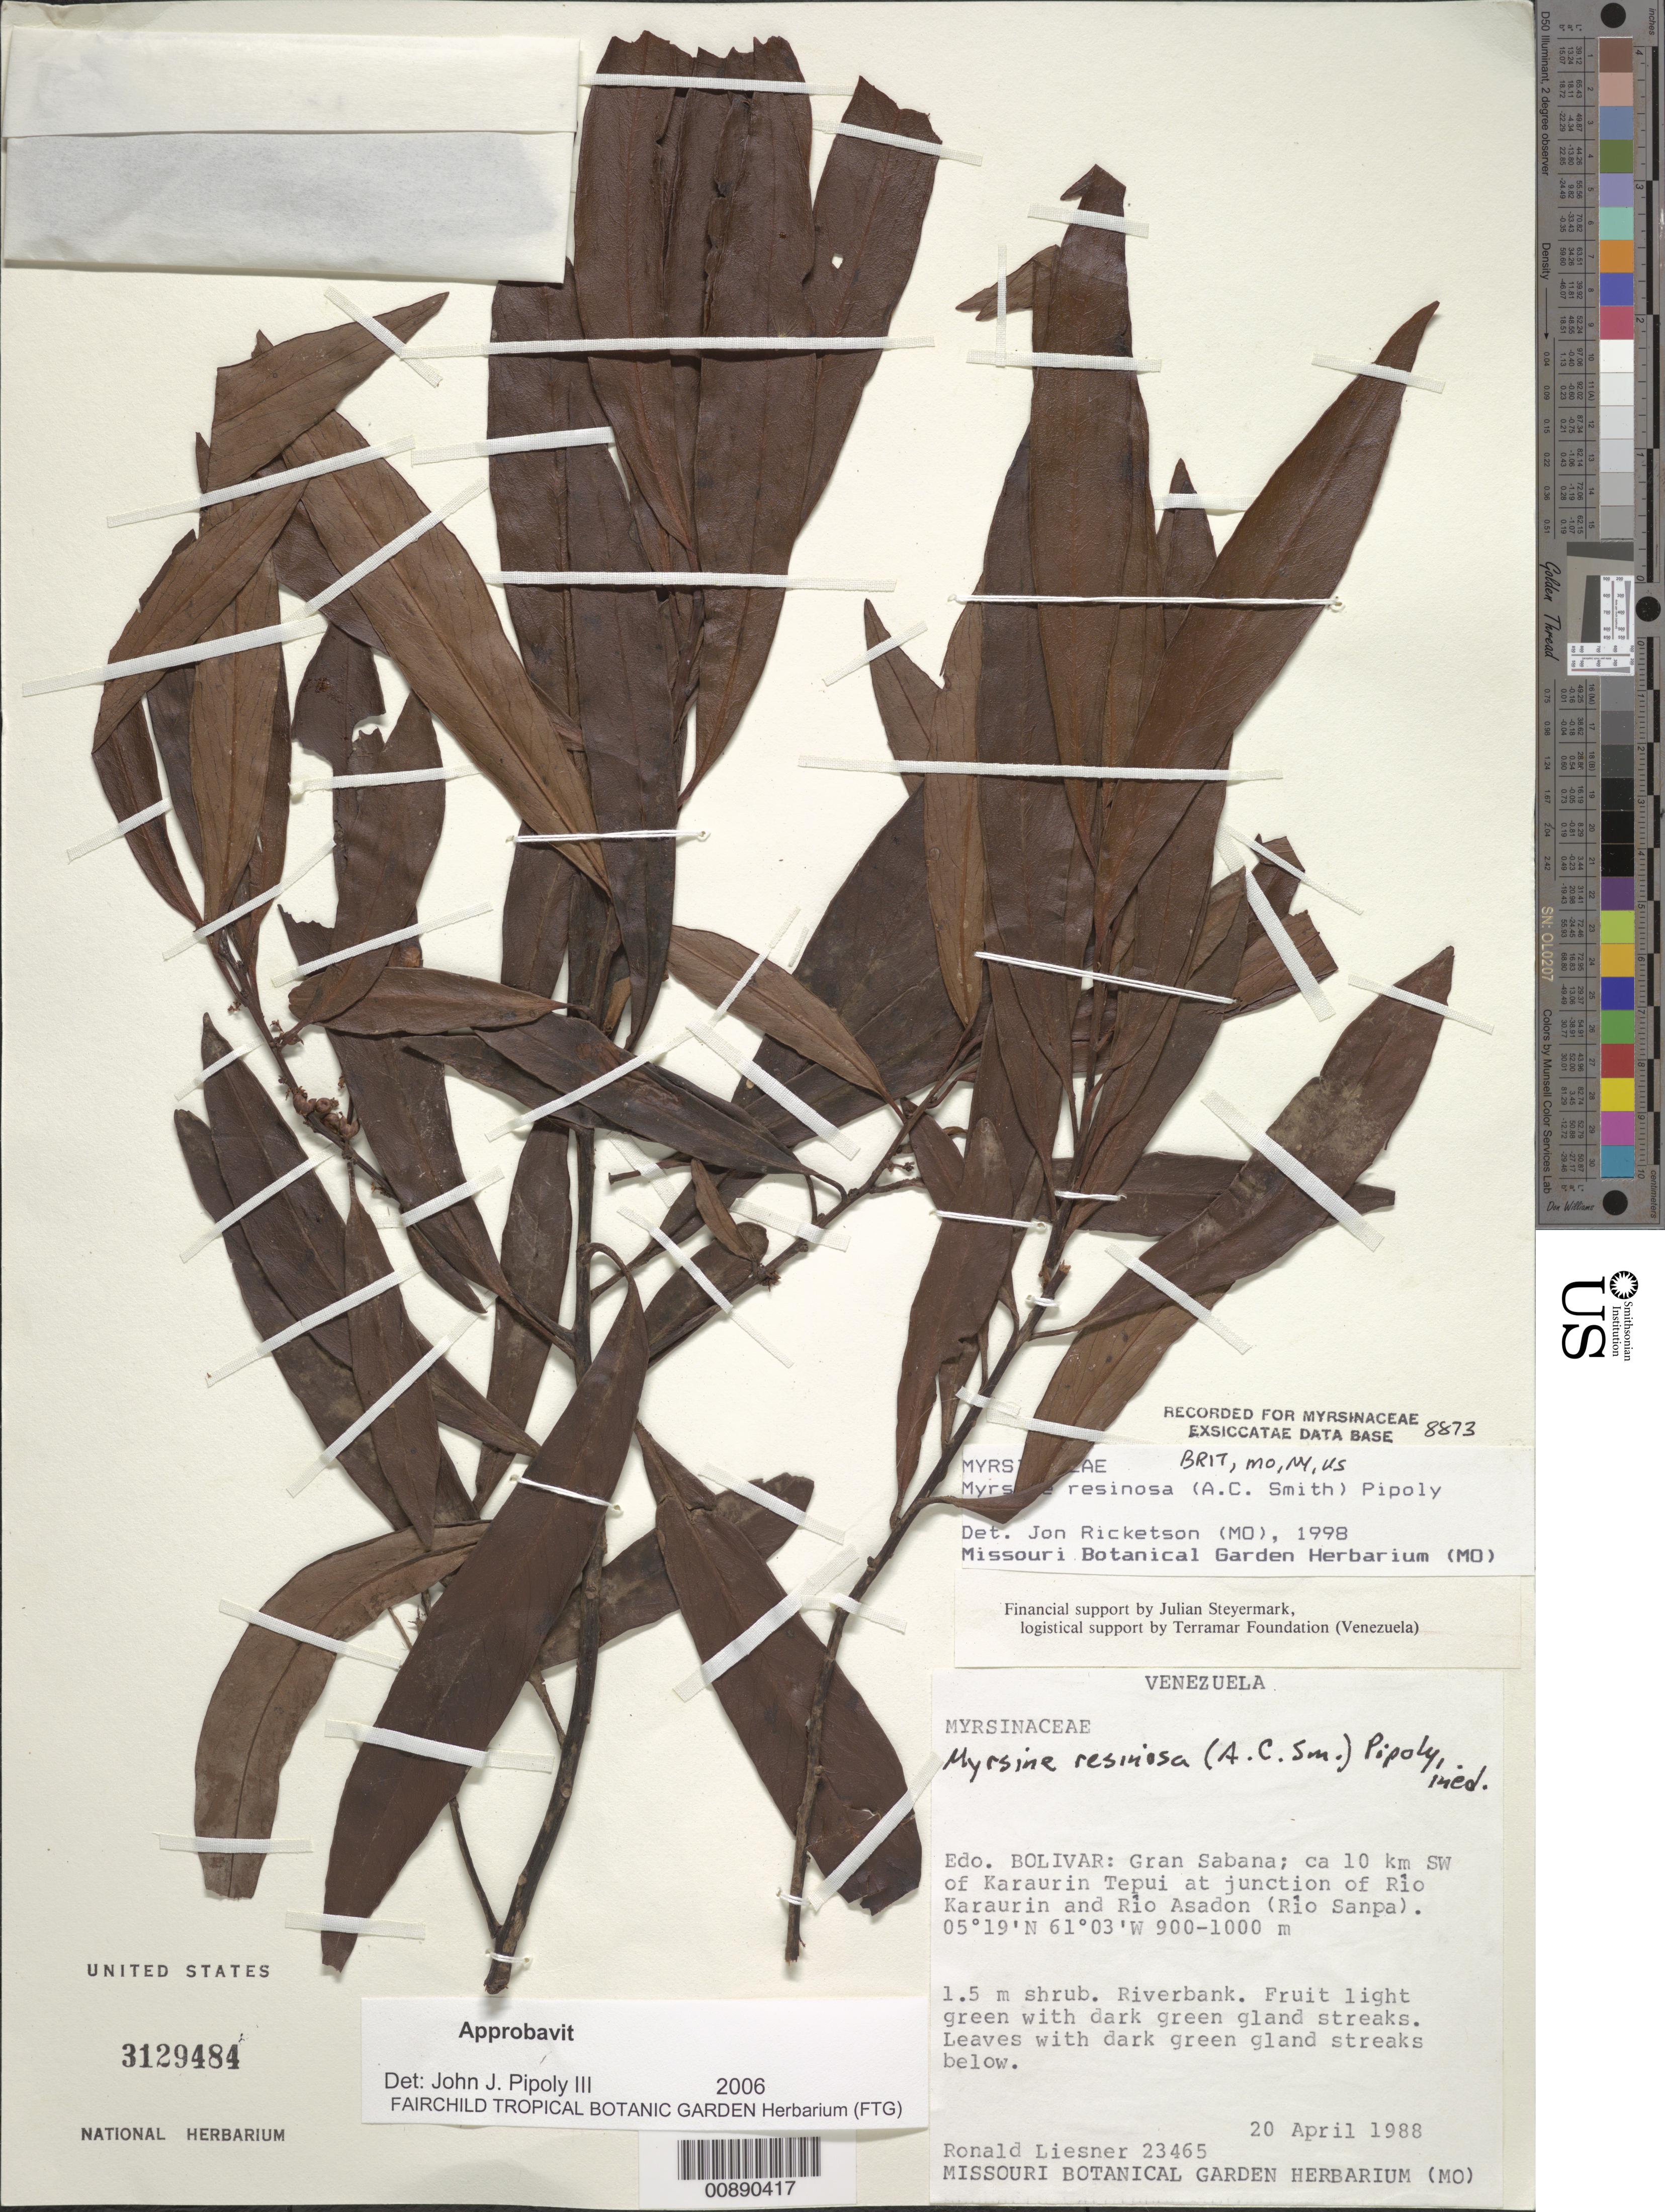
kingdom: Plantae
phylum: Tracheophyta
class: Magnoliopsida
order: Ericales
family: Primulaceae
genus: Myrsine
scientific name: Myrsine resinosa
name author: (A.C. Sm.) Pipoly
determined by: Pipoly, J. J., III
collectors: R. L. Liesner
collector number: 23465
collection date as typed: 20-Apr-88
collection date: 1988-04-20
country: Venezuela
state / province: Bolívar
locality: Gran Sabana, ca 10 km SW of Karaurin tepuí at junction of Río Karaurin and Río Asadon (Río Sanpa)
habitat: Riverbank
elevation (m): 900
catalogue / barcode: US 3129484